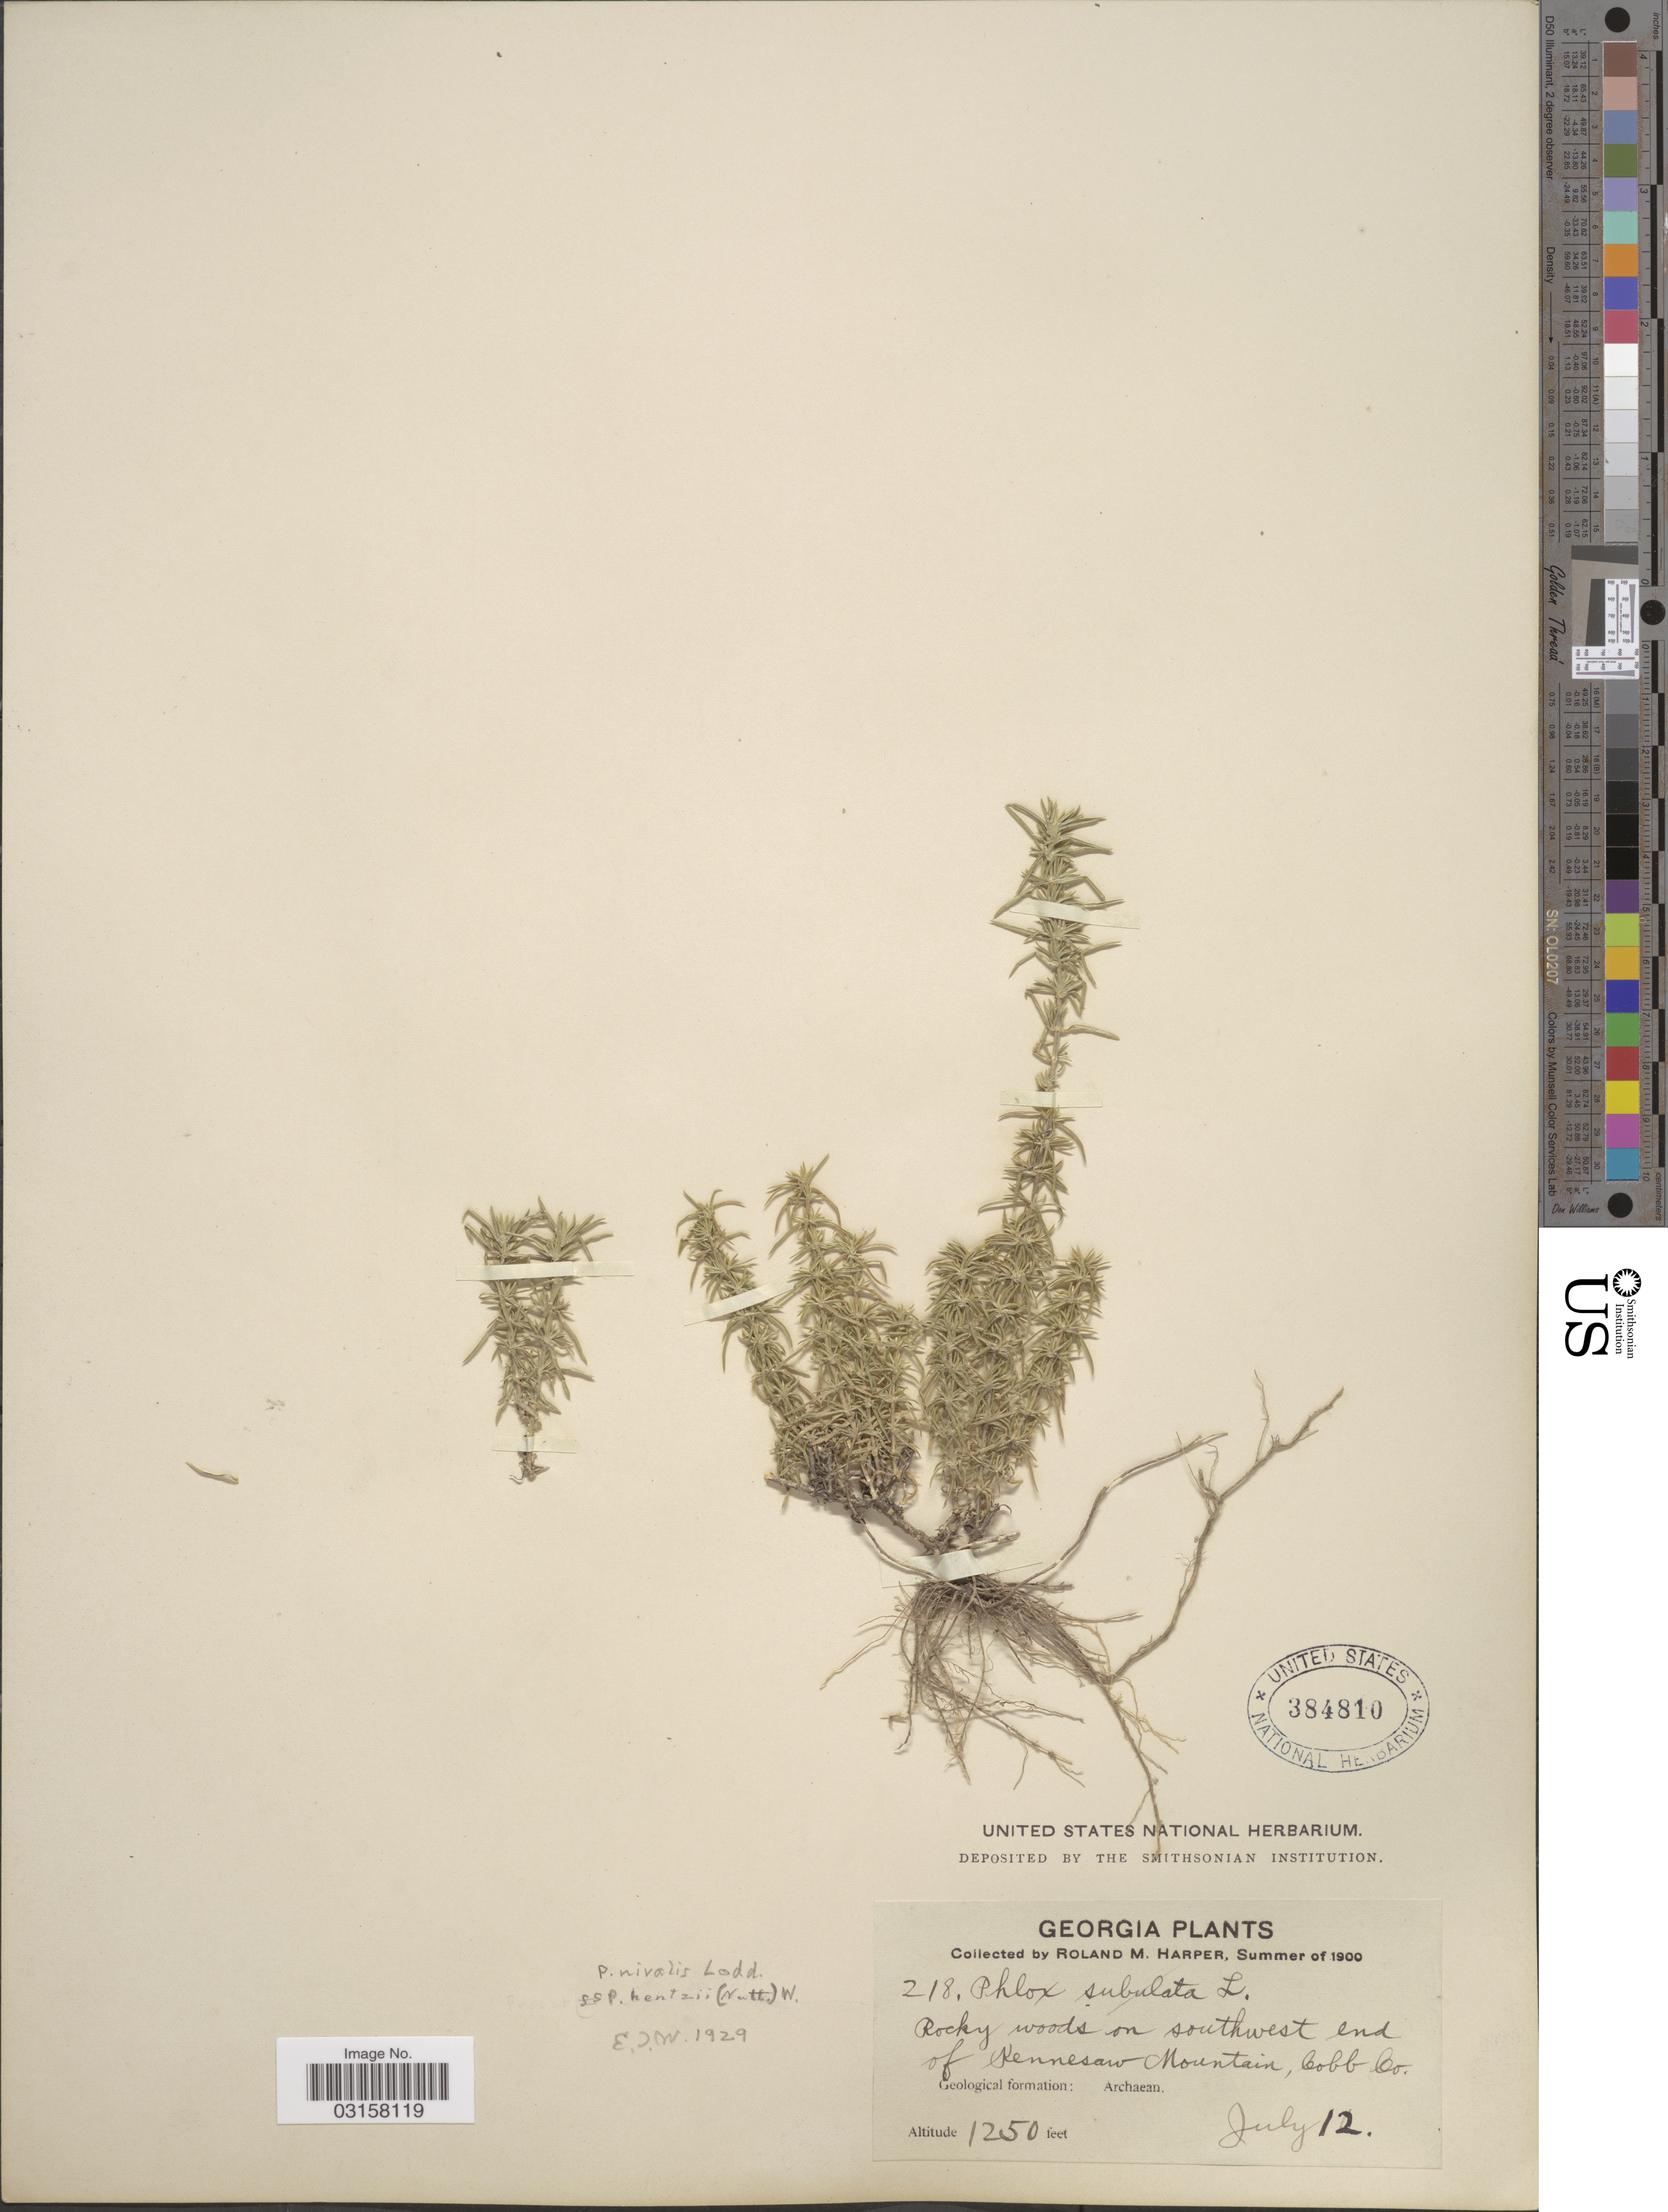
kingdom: Plantae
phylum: Tracheophyta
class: Magnoliopsida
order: Ericales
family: Polemoniaceae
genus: Phlox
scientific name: Phlox nivalis subsp. nivalis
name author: Lodd. ex Sweet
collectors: R. M. Harper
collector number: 218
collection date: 1900-07-12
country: United States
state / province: Georgia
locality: Rocky woods on southwest end of Kennesaw Mountain, Cobb Co.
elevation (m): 381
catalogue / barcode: US 384810